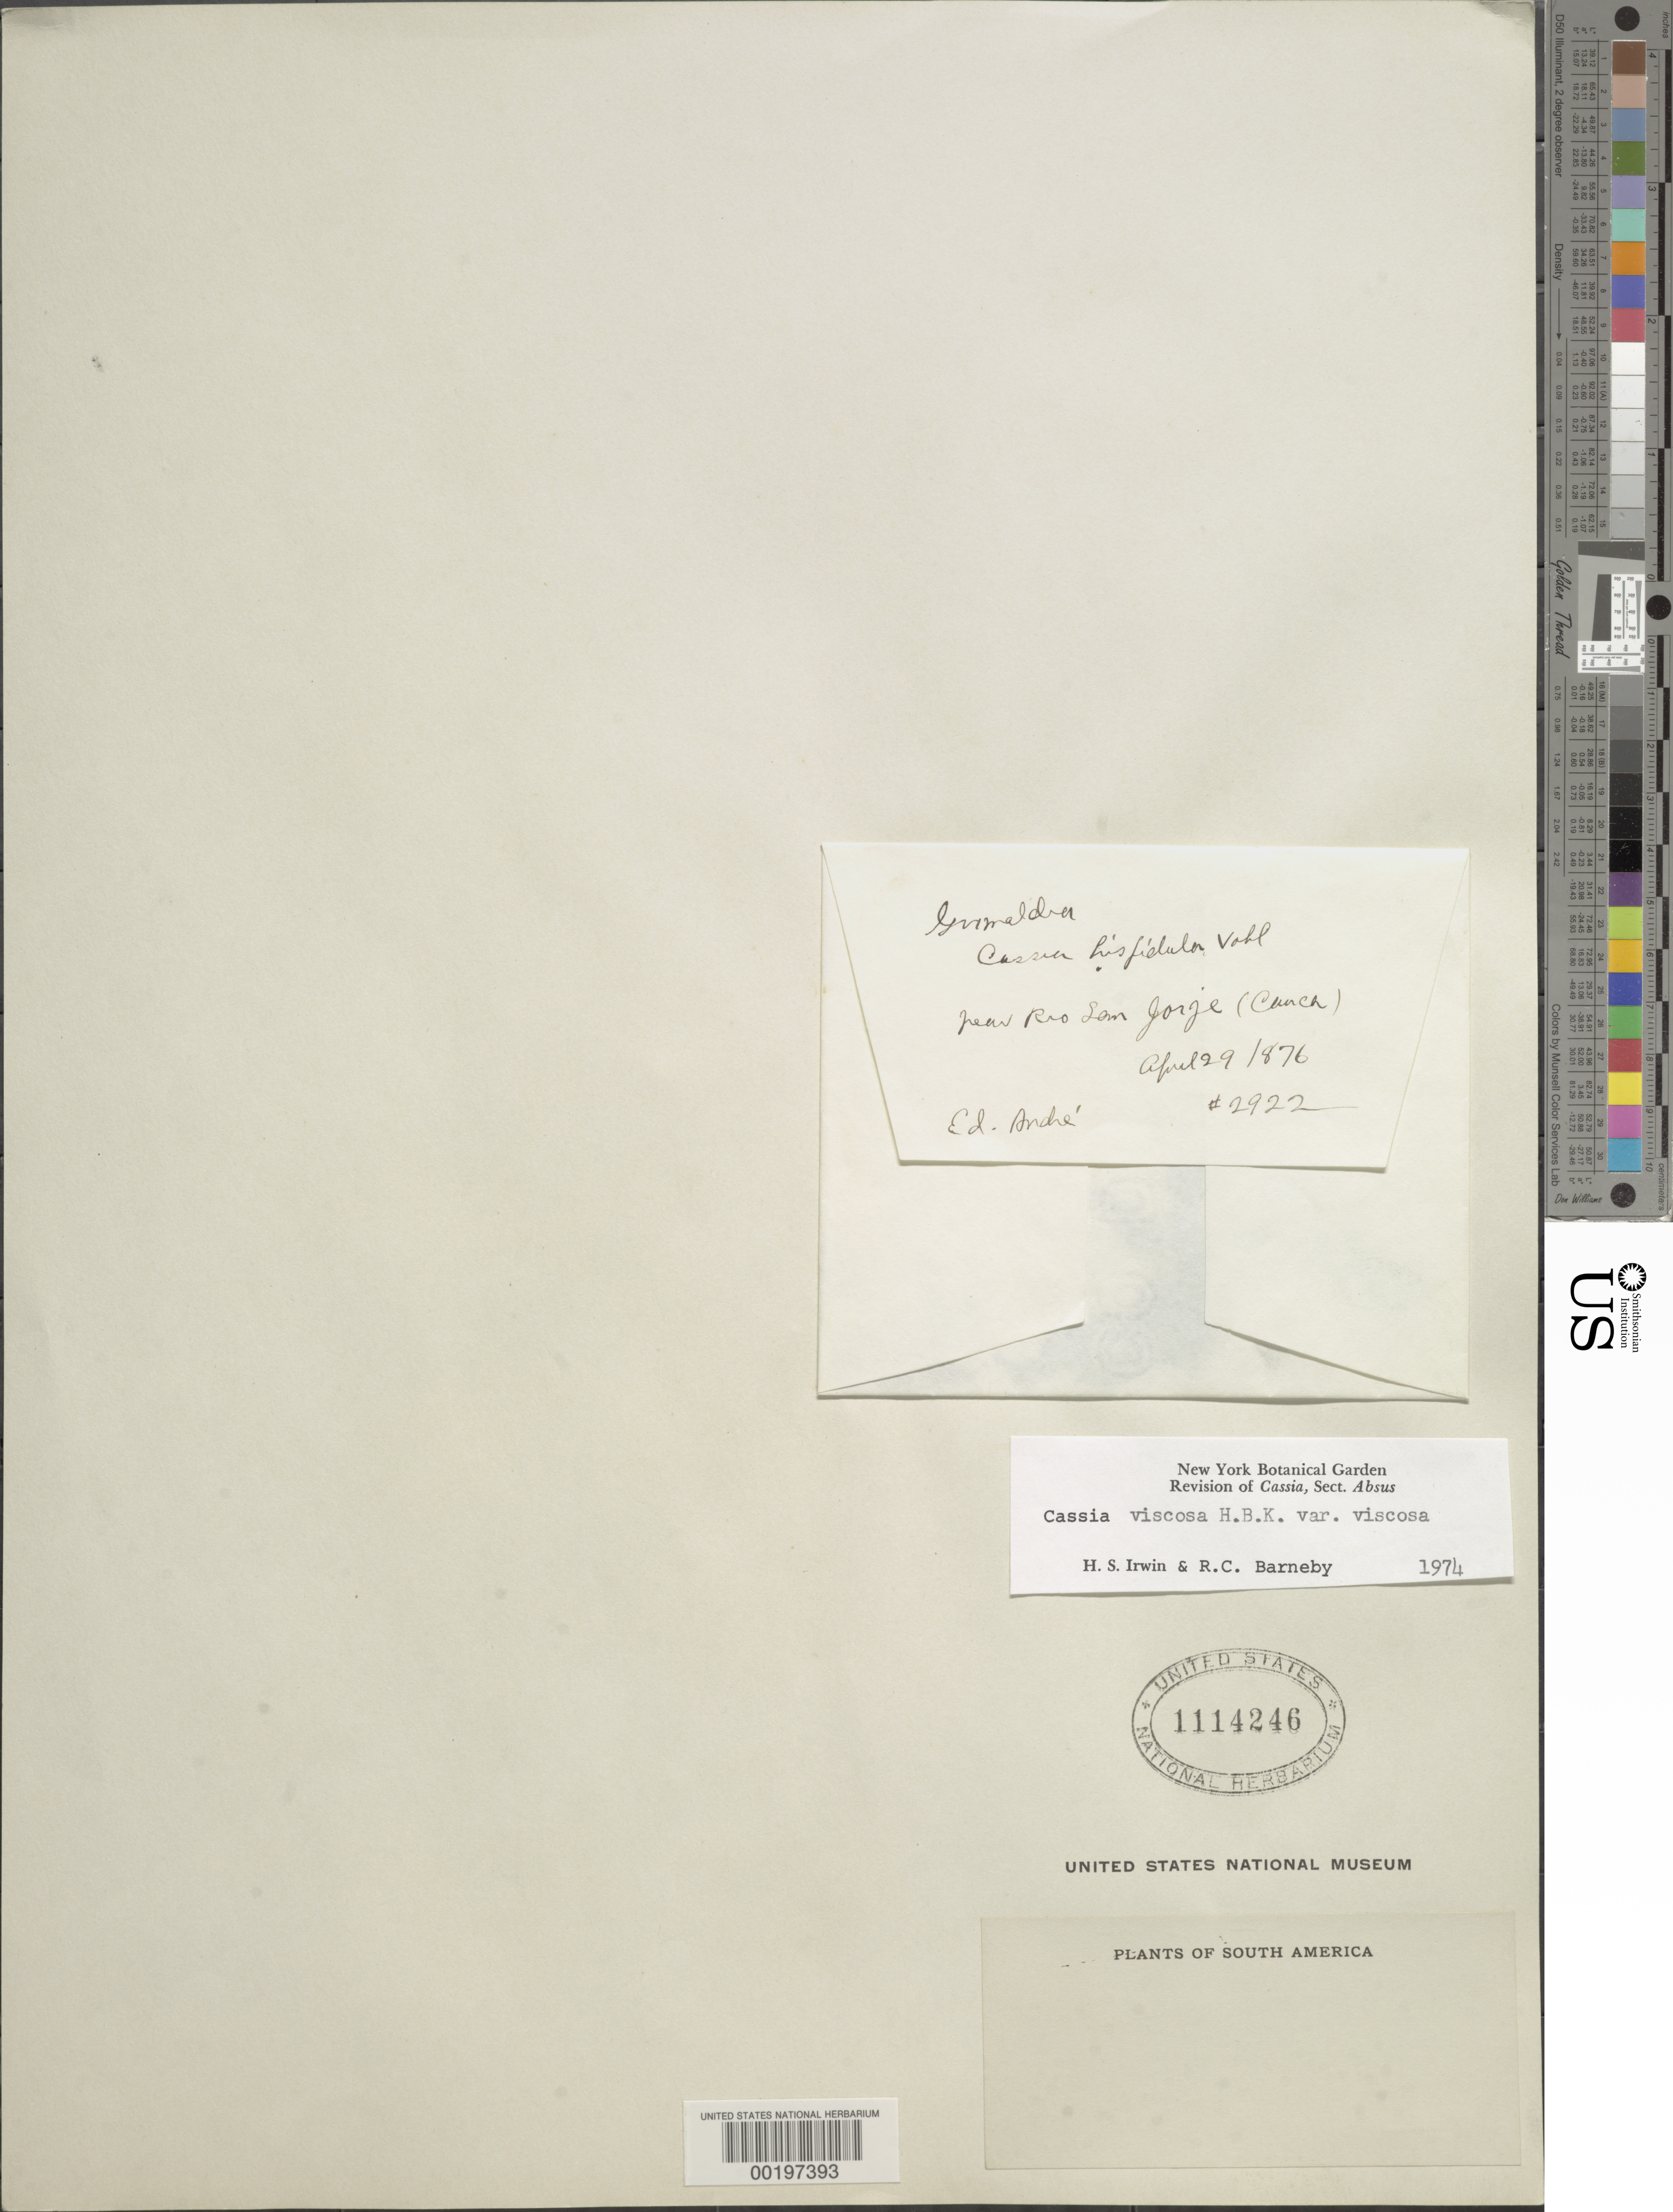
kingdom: Plantae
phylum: Tracheophyta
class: Magnoliopsida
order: Fabales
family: Fabaceae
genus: Chamaecrista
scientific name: Chamaecrista viscosa var. viscosa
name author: (Kunth) H.S. Irwin & Barneby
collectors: E. Andre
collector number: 2922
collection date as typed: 29 Apr 1876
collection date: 1876-04-29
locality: Near rio san jorje (canch)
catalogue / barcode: US 1114246